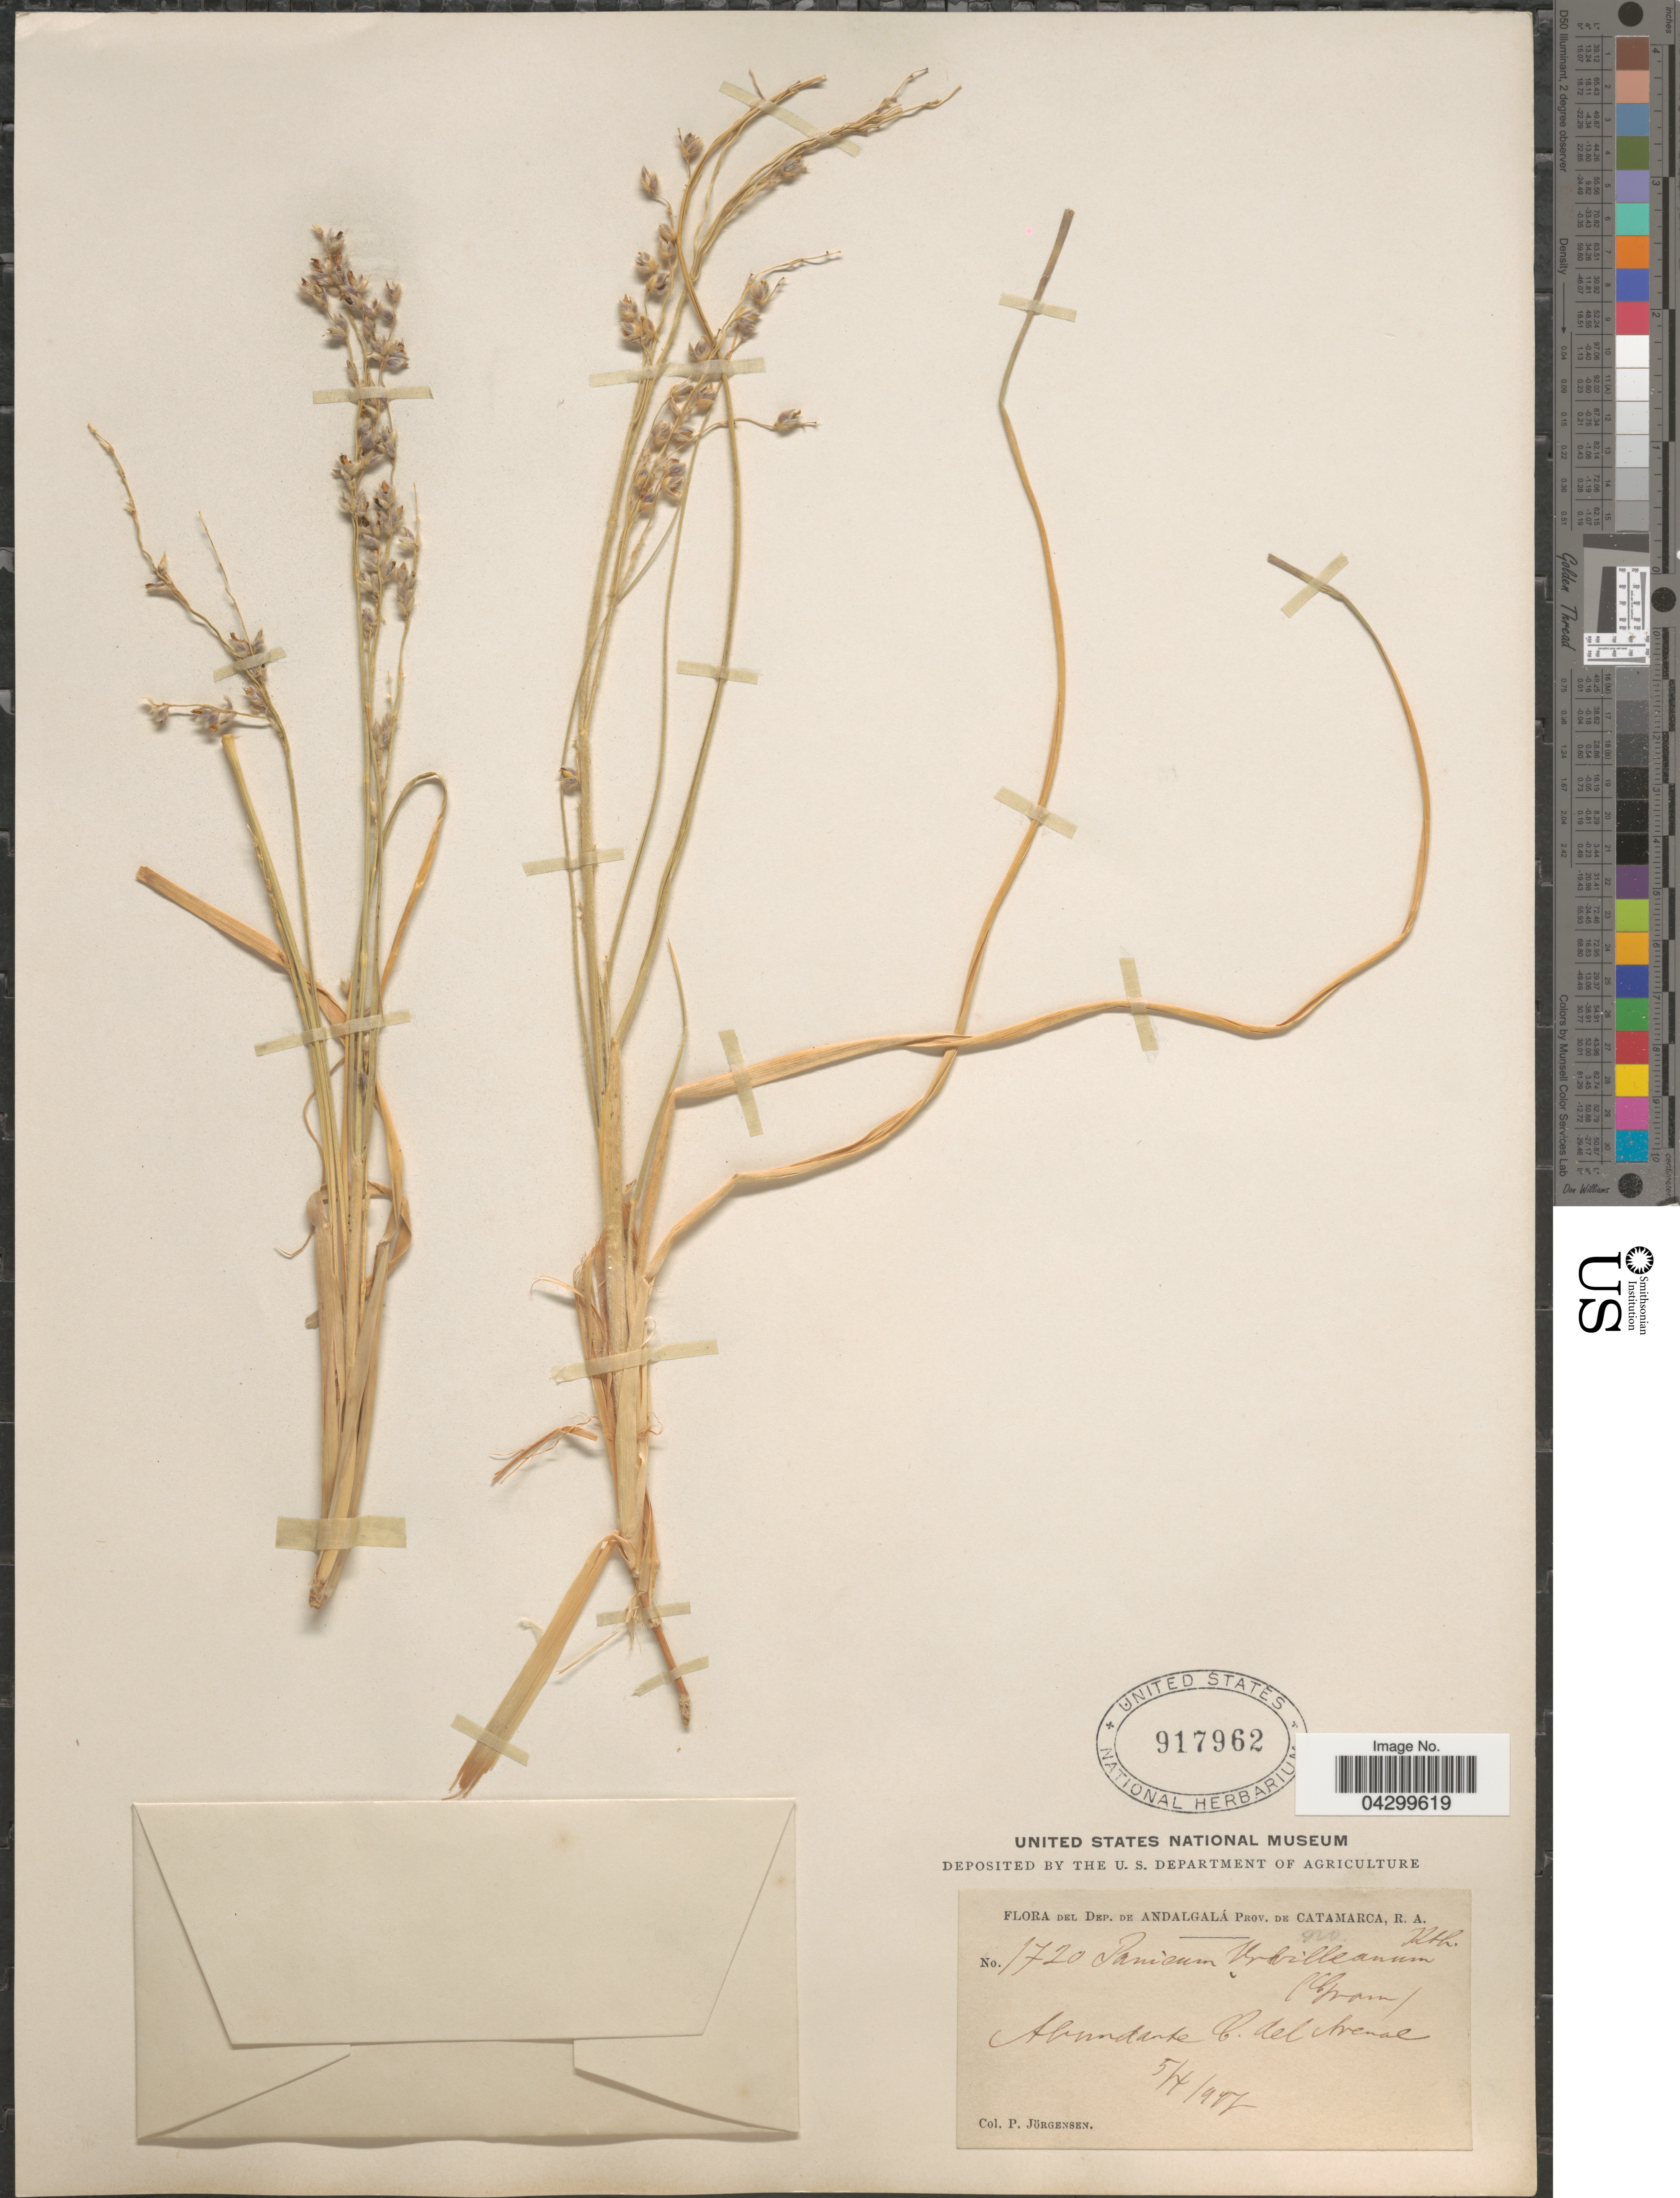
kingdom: Plantae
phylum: Tracheophyta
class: Liliopsida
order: Poales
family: Poaceae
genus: Panicum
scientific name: Panicum chloroleucum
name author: Griseb.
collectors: P. Jörgensen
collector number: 1720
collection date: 1947-04-05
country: Argentina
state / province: Catamarca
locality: Dep. de Andalgalá. R.A. Abundante C. del Arenal.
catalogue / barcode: US 917962